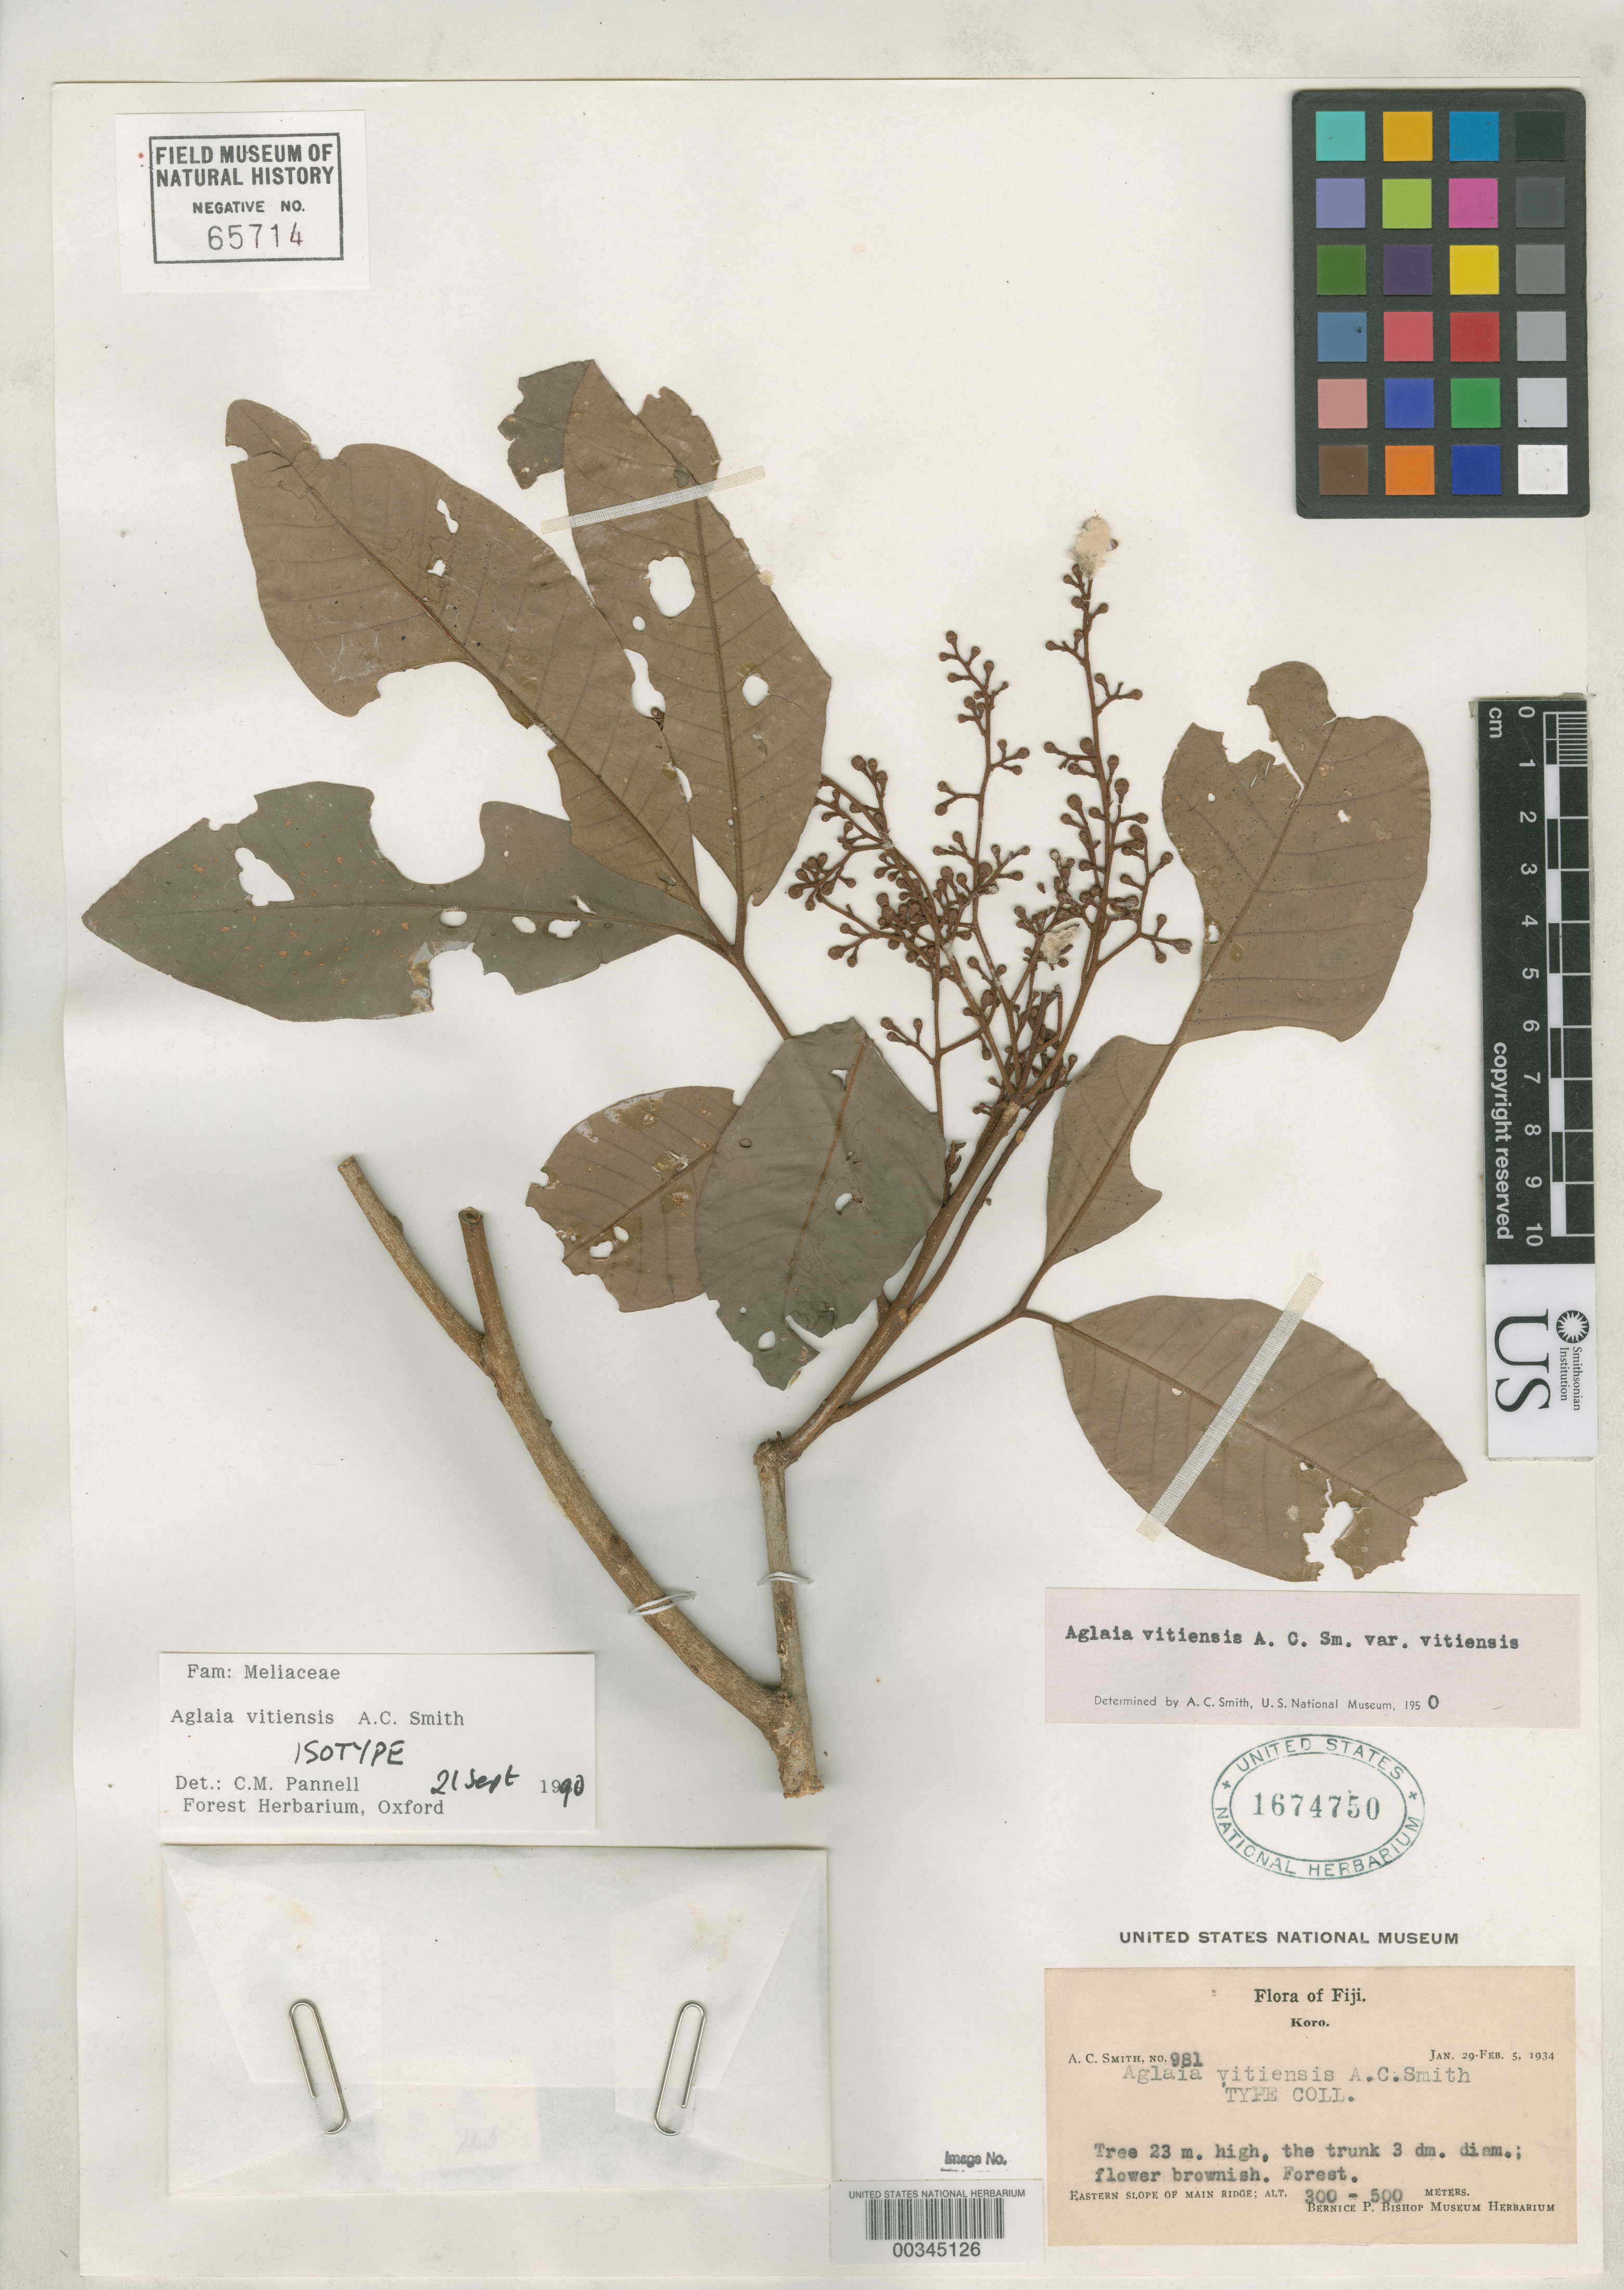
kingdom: Plantae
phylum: Tracheophyta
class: Magnoliopsida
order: Sapindales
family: Meliaceae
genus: Aglaia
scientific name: Aglaia vitiensis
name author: A.C. Sm.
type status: Isotype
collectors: A. C. Smith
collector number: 681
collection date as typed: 29 Jan 1934 to 05 Feb 1934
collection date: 1934-01-29/1934-02-05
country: Fiji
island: Koro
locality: Eastern slope of main Ridge.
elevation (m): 300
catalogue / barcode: US 1674750